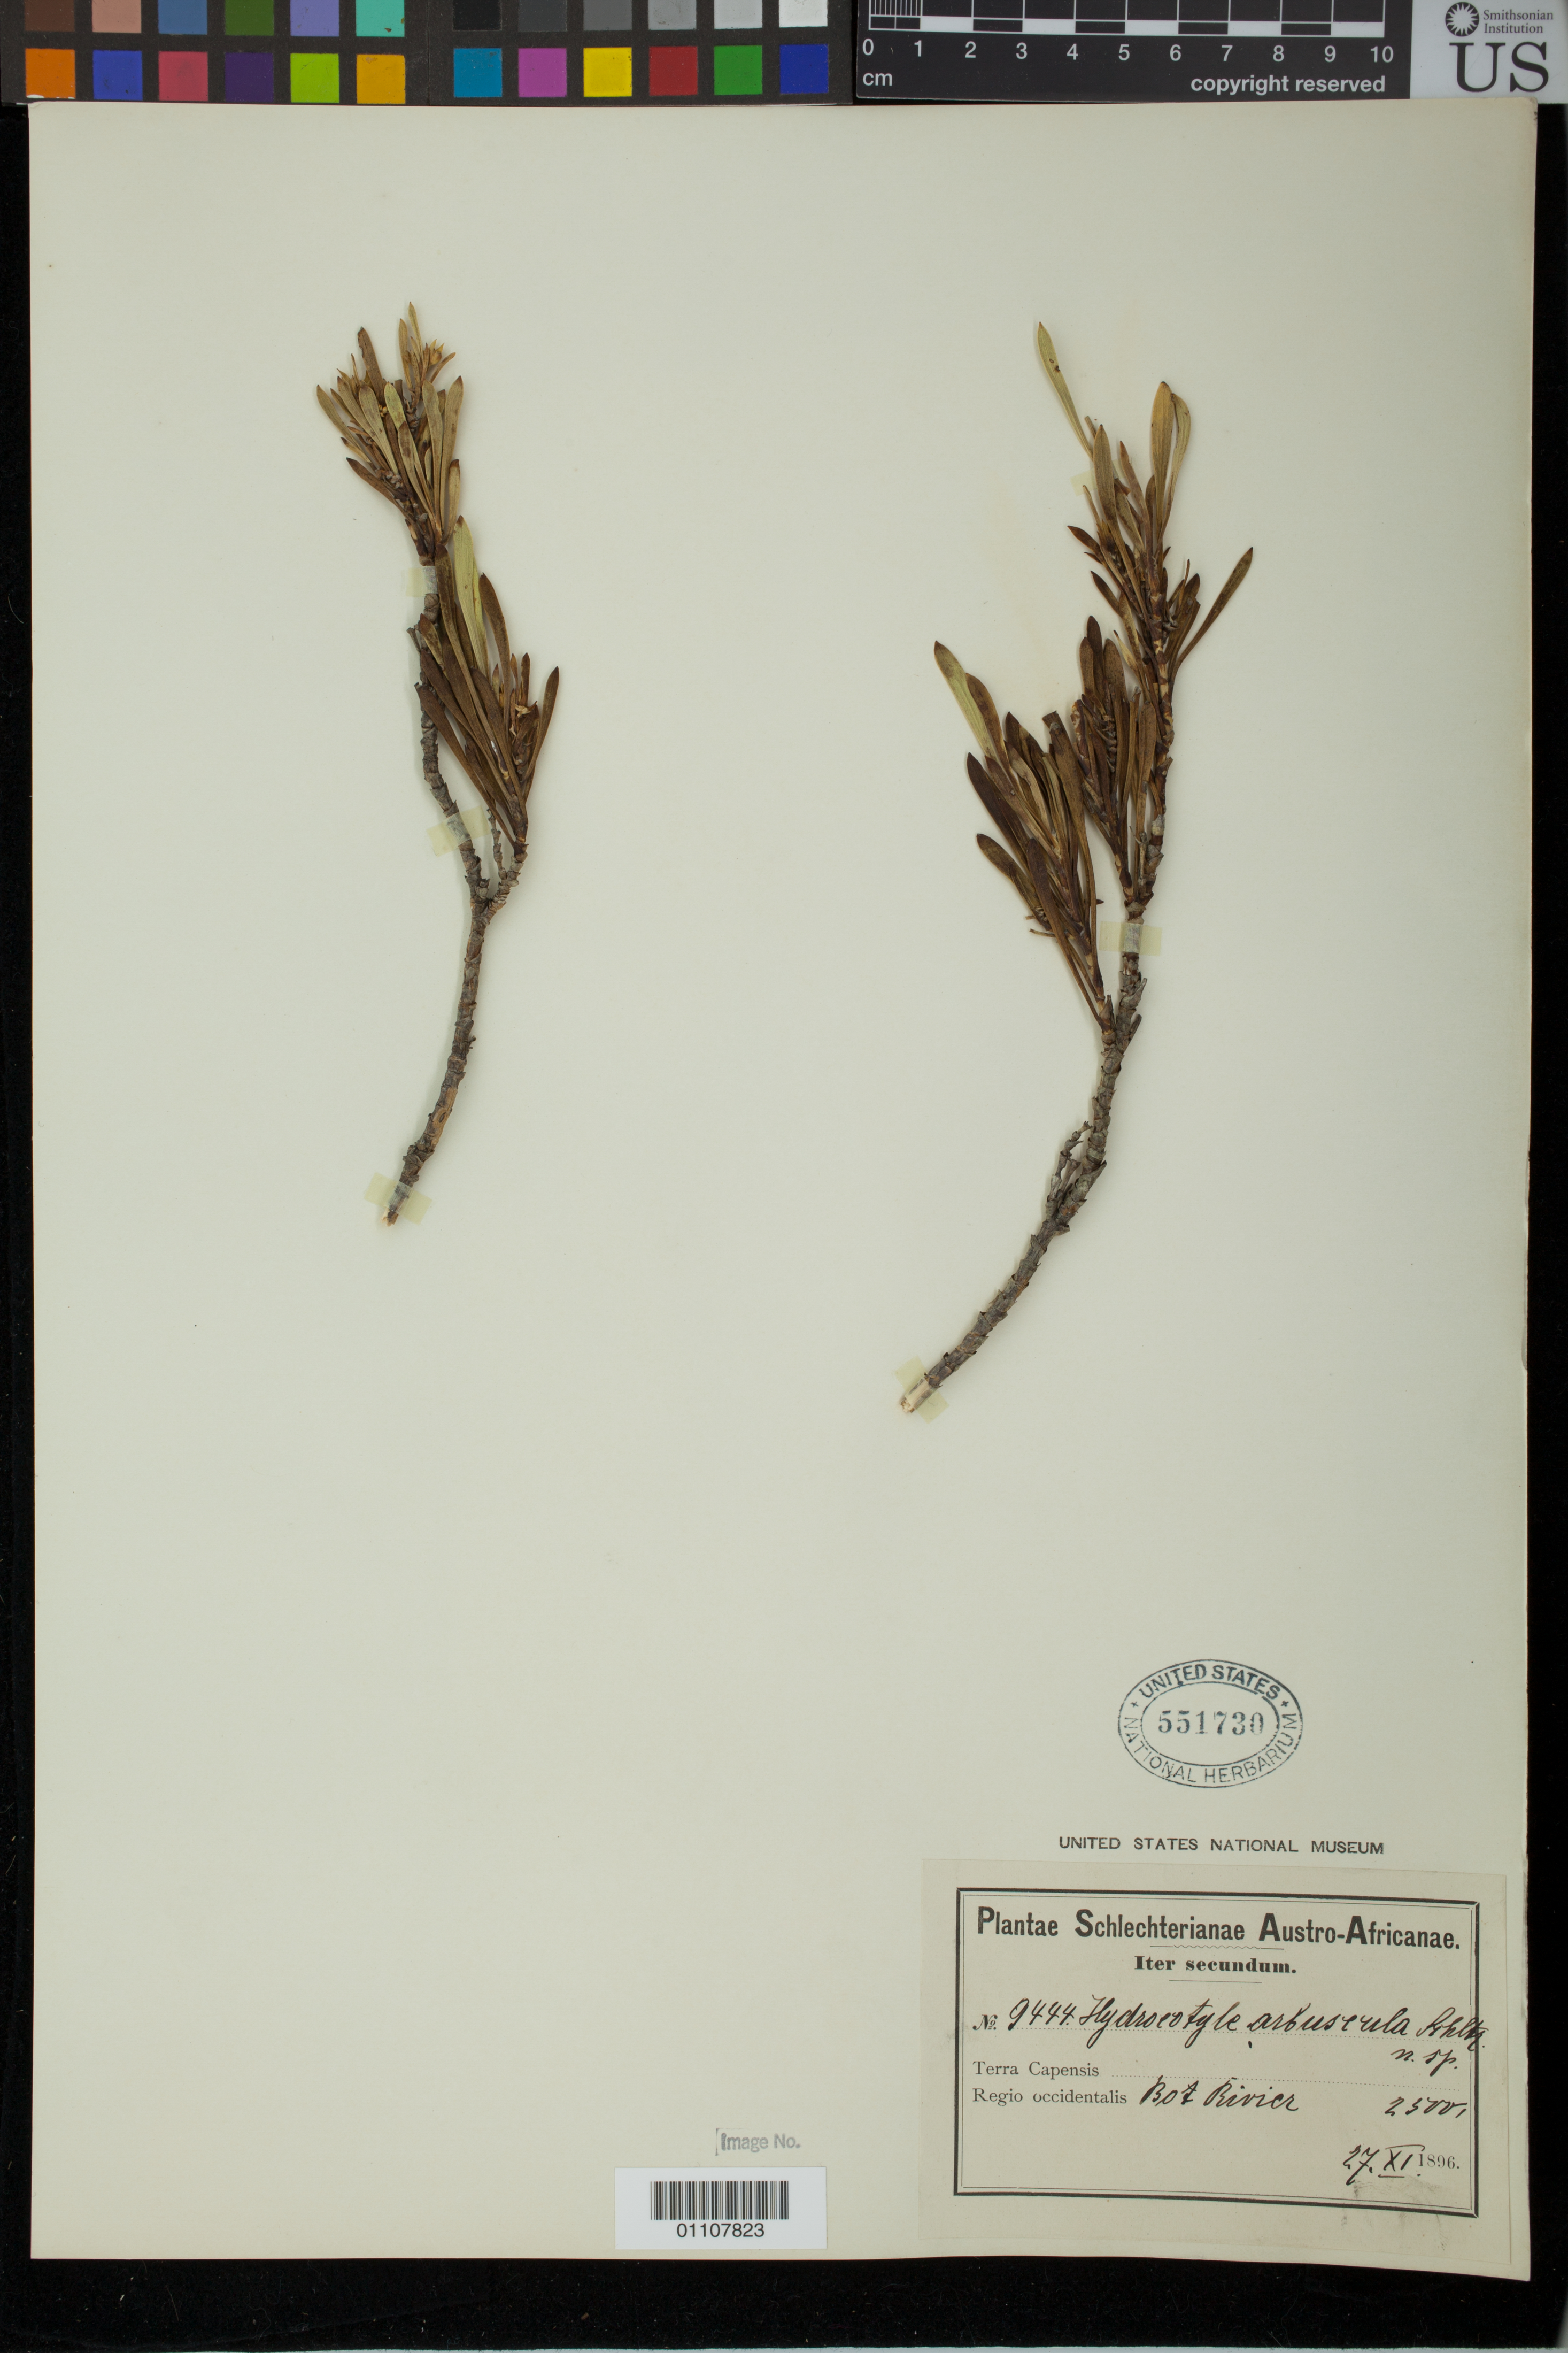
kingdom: Plantae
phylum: Tracheophyta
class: Magnoliopsida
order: Apiales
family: Araliaceae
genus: Hydrocotyle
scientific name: Hydrocotyle arbuscula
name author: Schltr.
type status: Type Collection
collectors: F. R. R. Schlechter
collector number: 9444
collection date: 1896-11-27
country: South Africa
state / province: Western Cape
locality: Bot River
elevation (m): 762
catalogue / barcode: US 551730